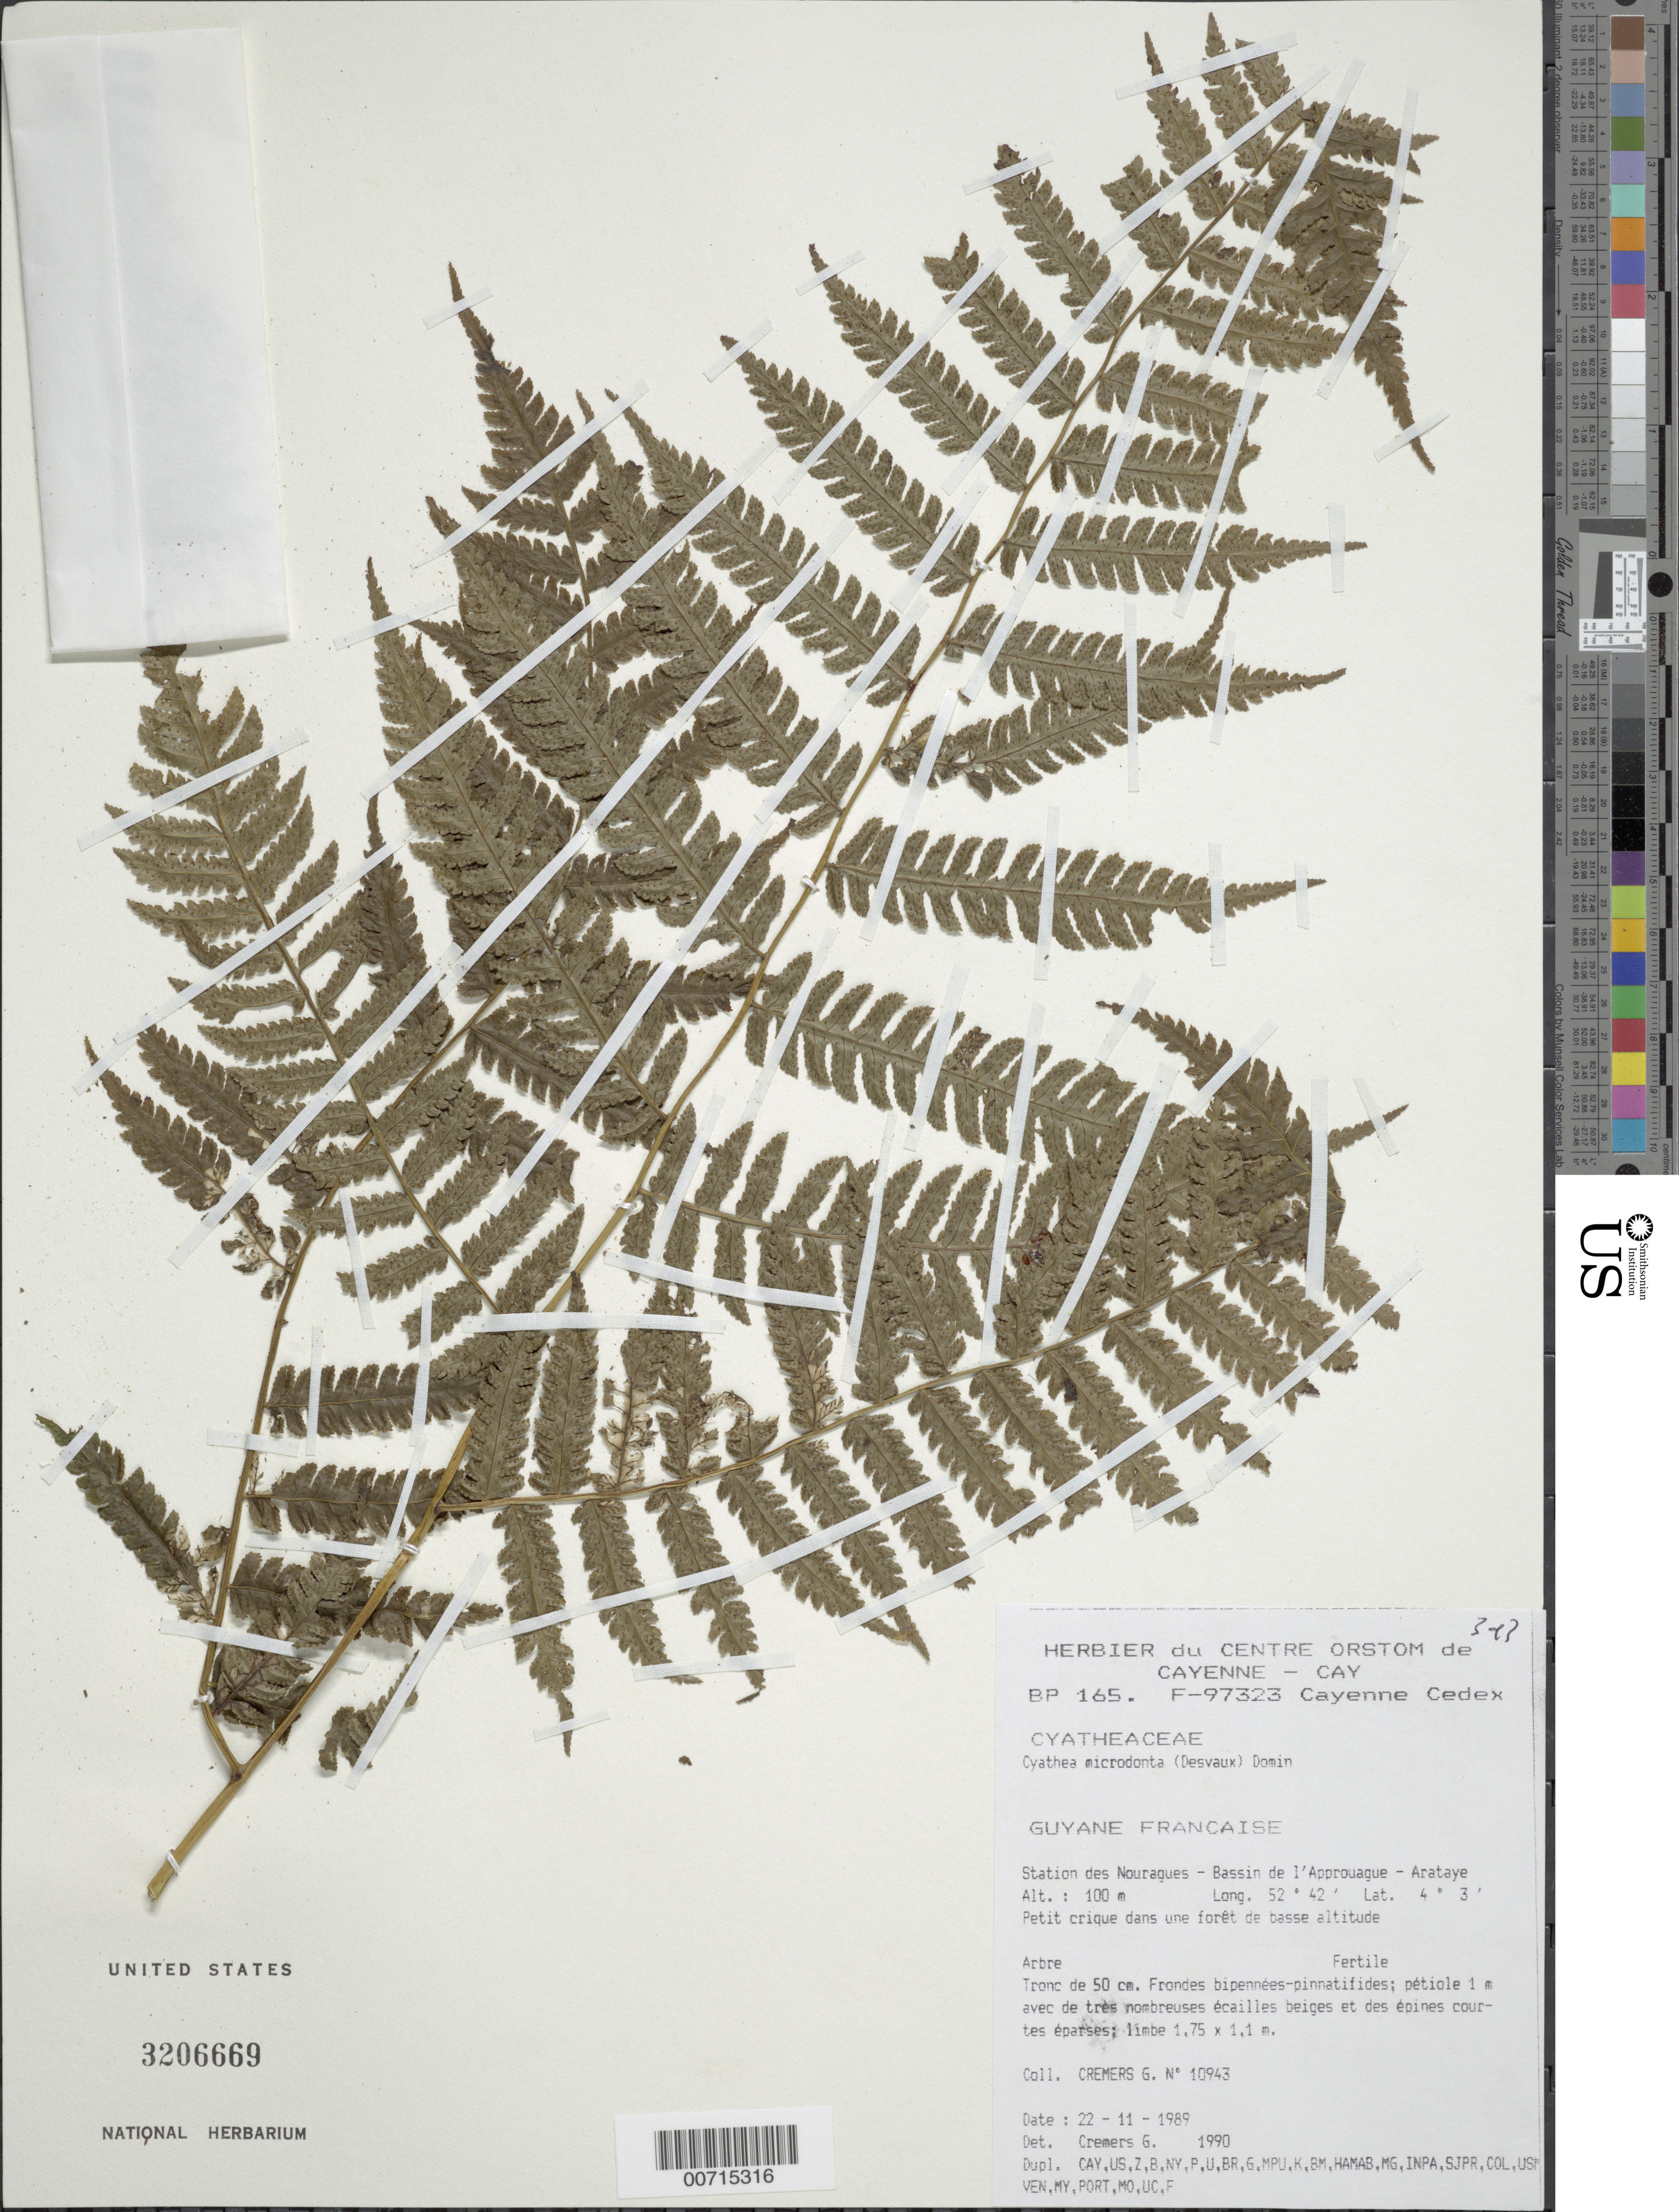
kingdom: Plantae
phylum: Tracheophyta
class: Polypodiopsida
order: Cyatheales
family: Cyatheaceae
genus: Cyathea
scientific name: Cyathea microdonta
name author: (Desv.) Domin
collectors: G. Cremers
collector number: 10934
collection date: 1989-11-22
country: French Guiana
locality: Guyane Francaise, Station des Nouragues - Bassin de l'Approuague - Arataye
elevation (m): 100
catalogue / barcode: US 3206669